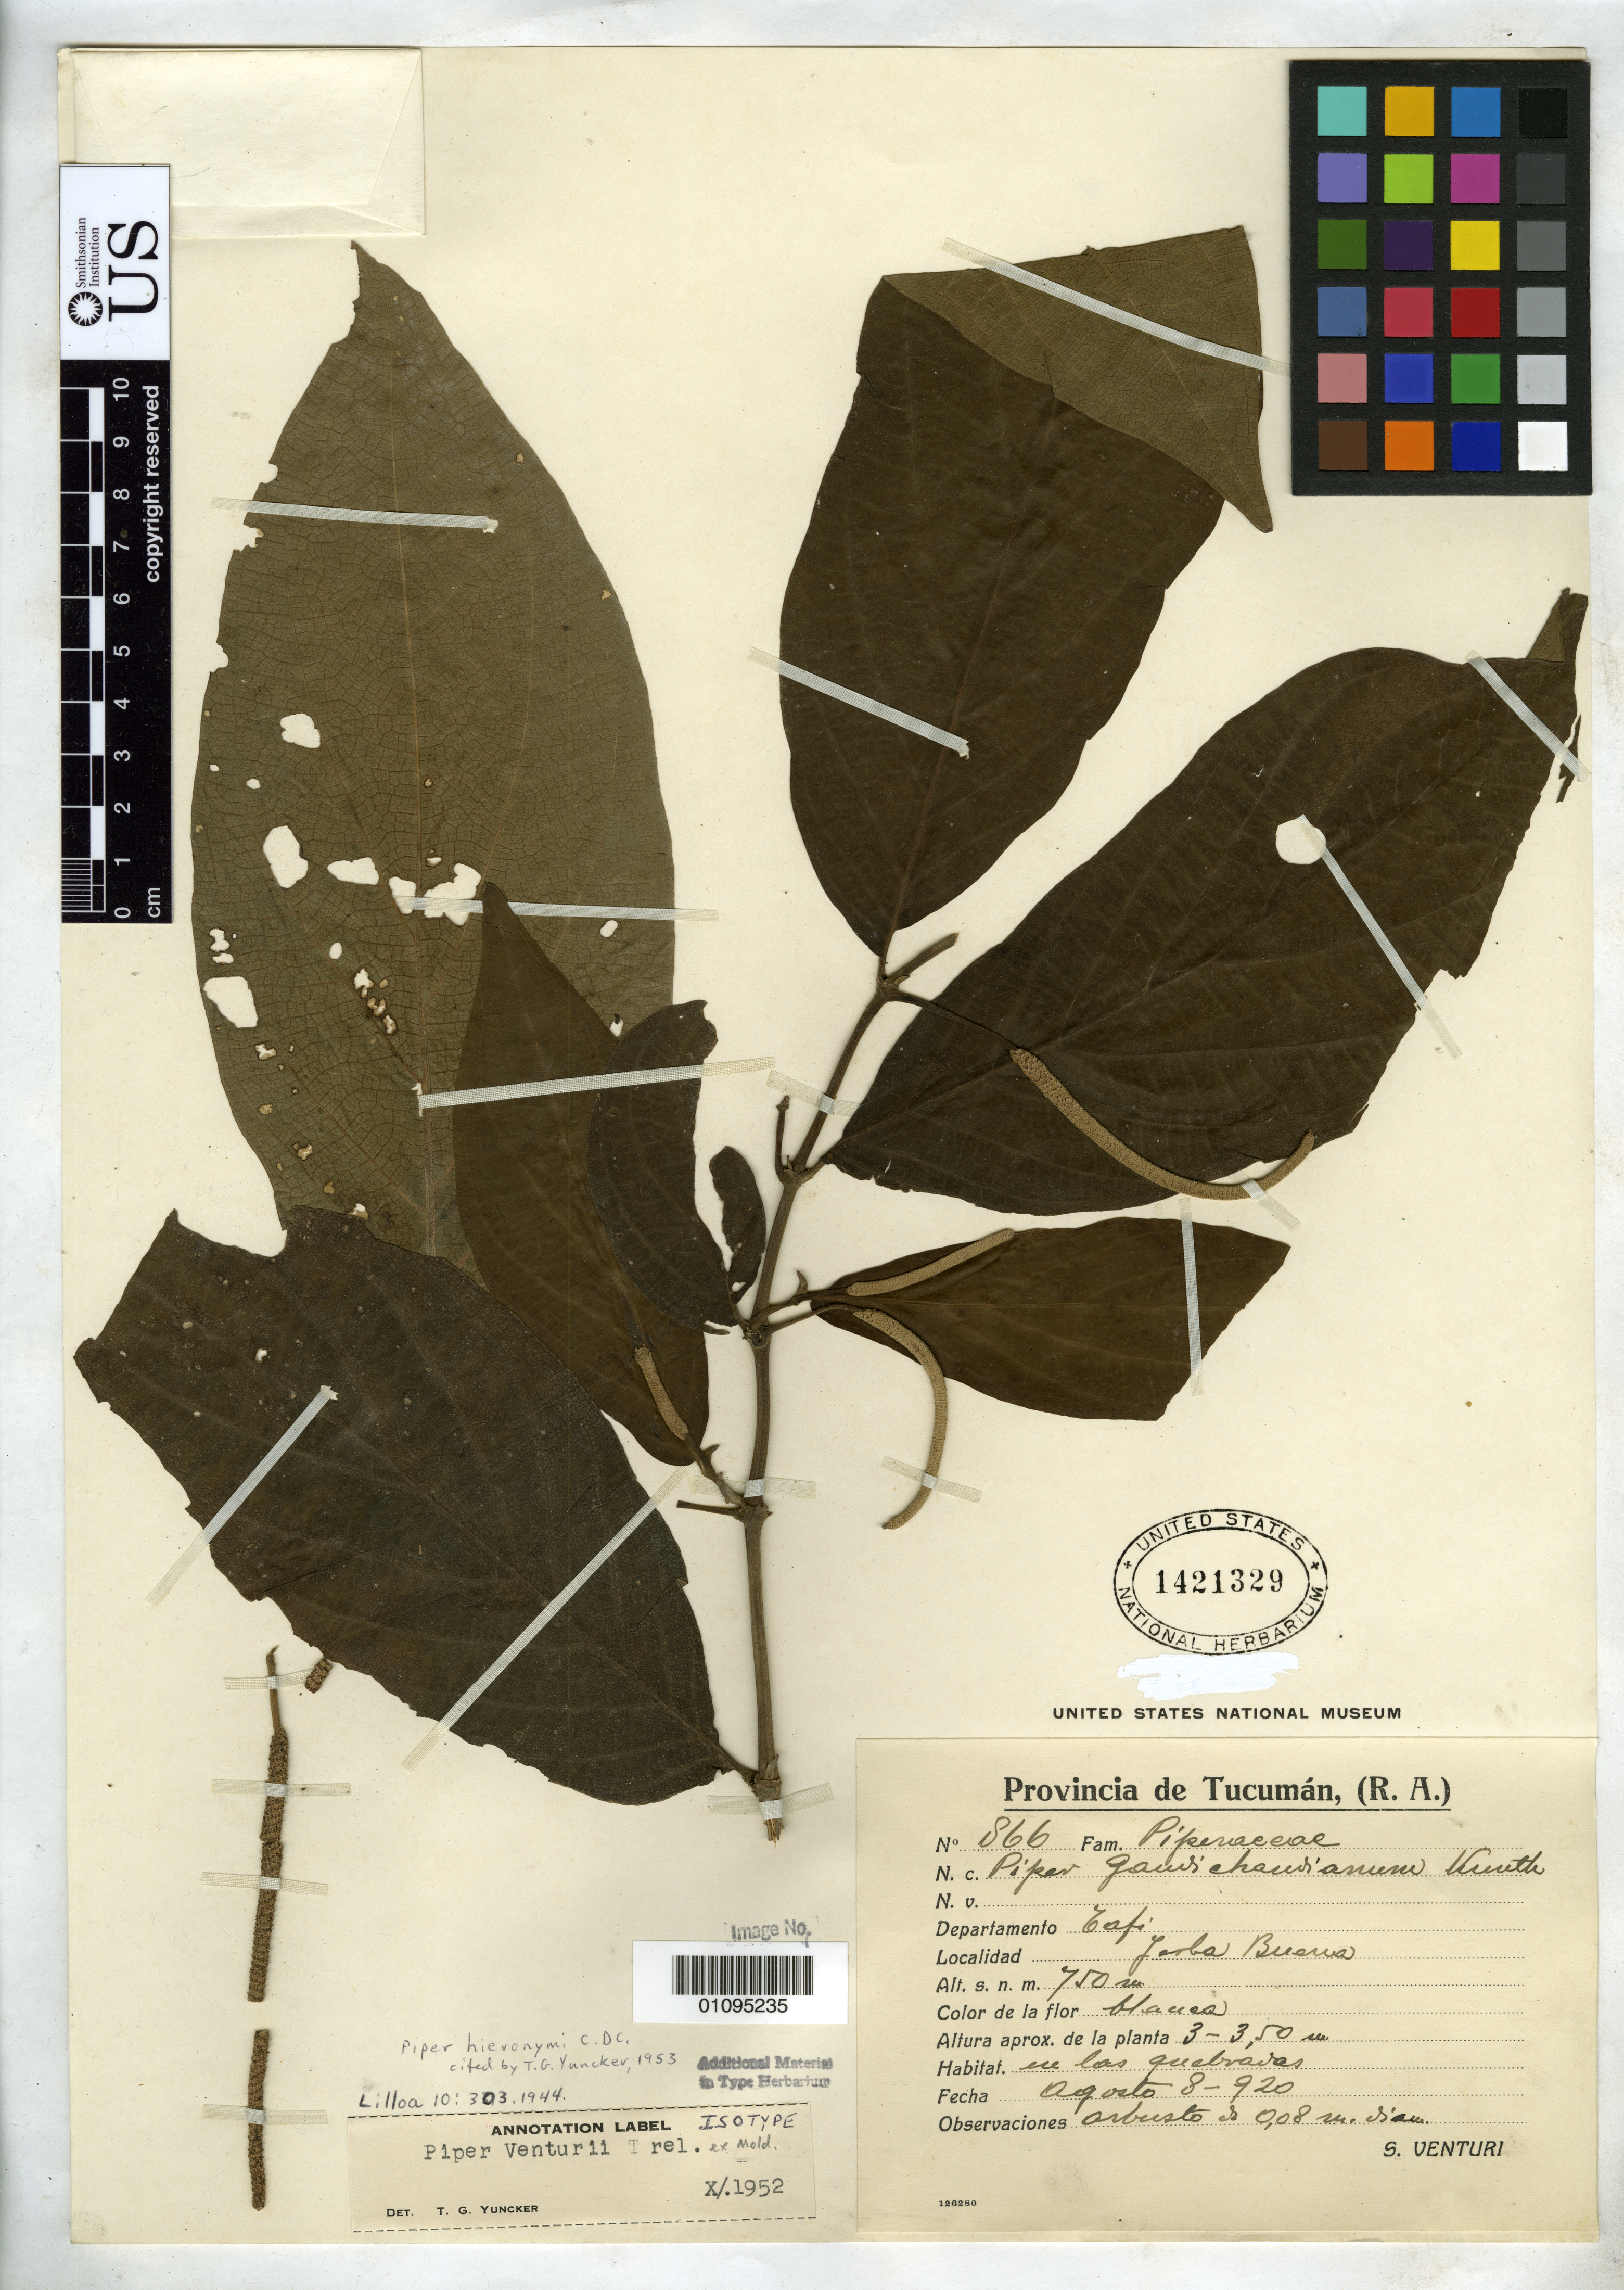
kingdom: Plantae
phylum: Tracheophyta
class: Magnoliopsida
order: Piperales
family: Piperaceae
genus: Piper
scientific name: Piper venturii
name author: Trel. in Moldenke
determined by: Yuncker, T. G.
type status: Isotype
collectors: S. Venturi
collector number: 866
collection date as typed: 08 Aug 1920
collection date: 1920-08-08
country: Argentina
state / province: Tucumán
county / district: Tafí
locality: Yerba Buena.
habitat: En las quebradas.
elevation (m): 750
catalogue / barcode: US 1421329